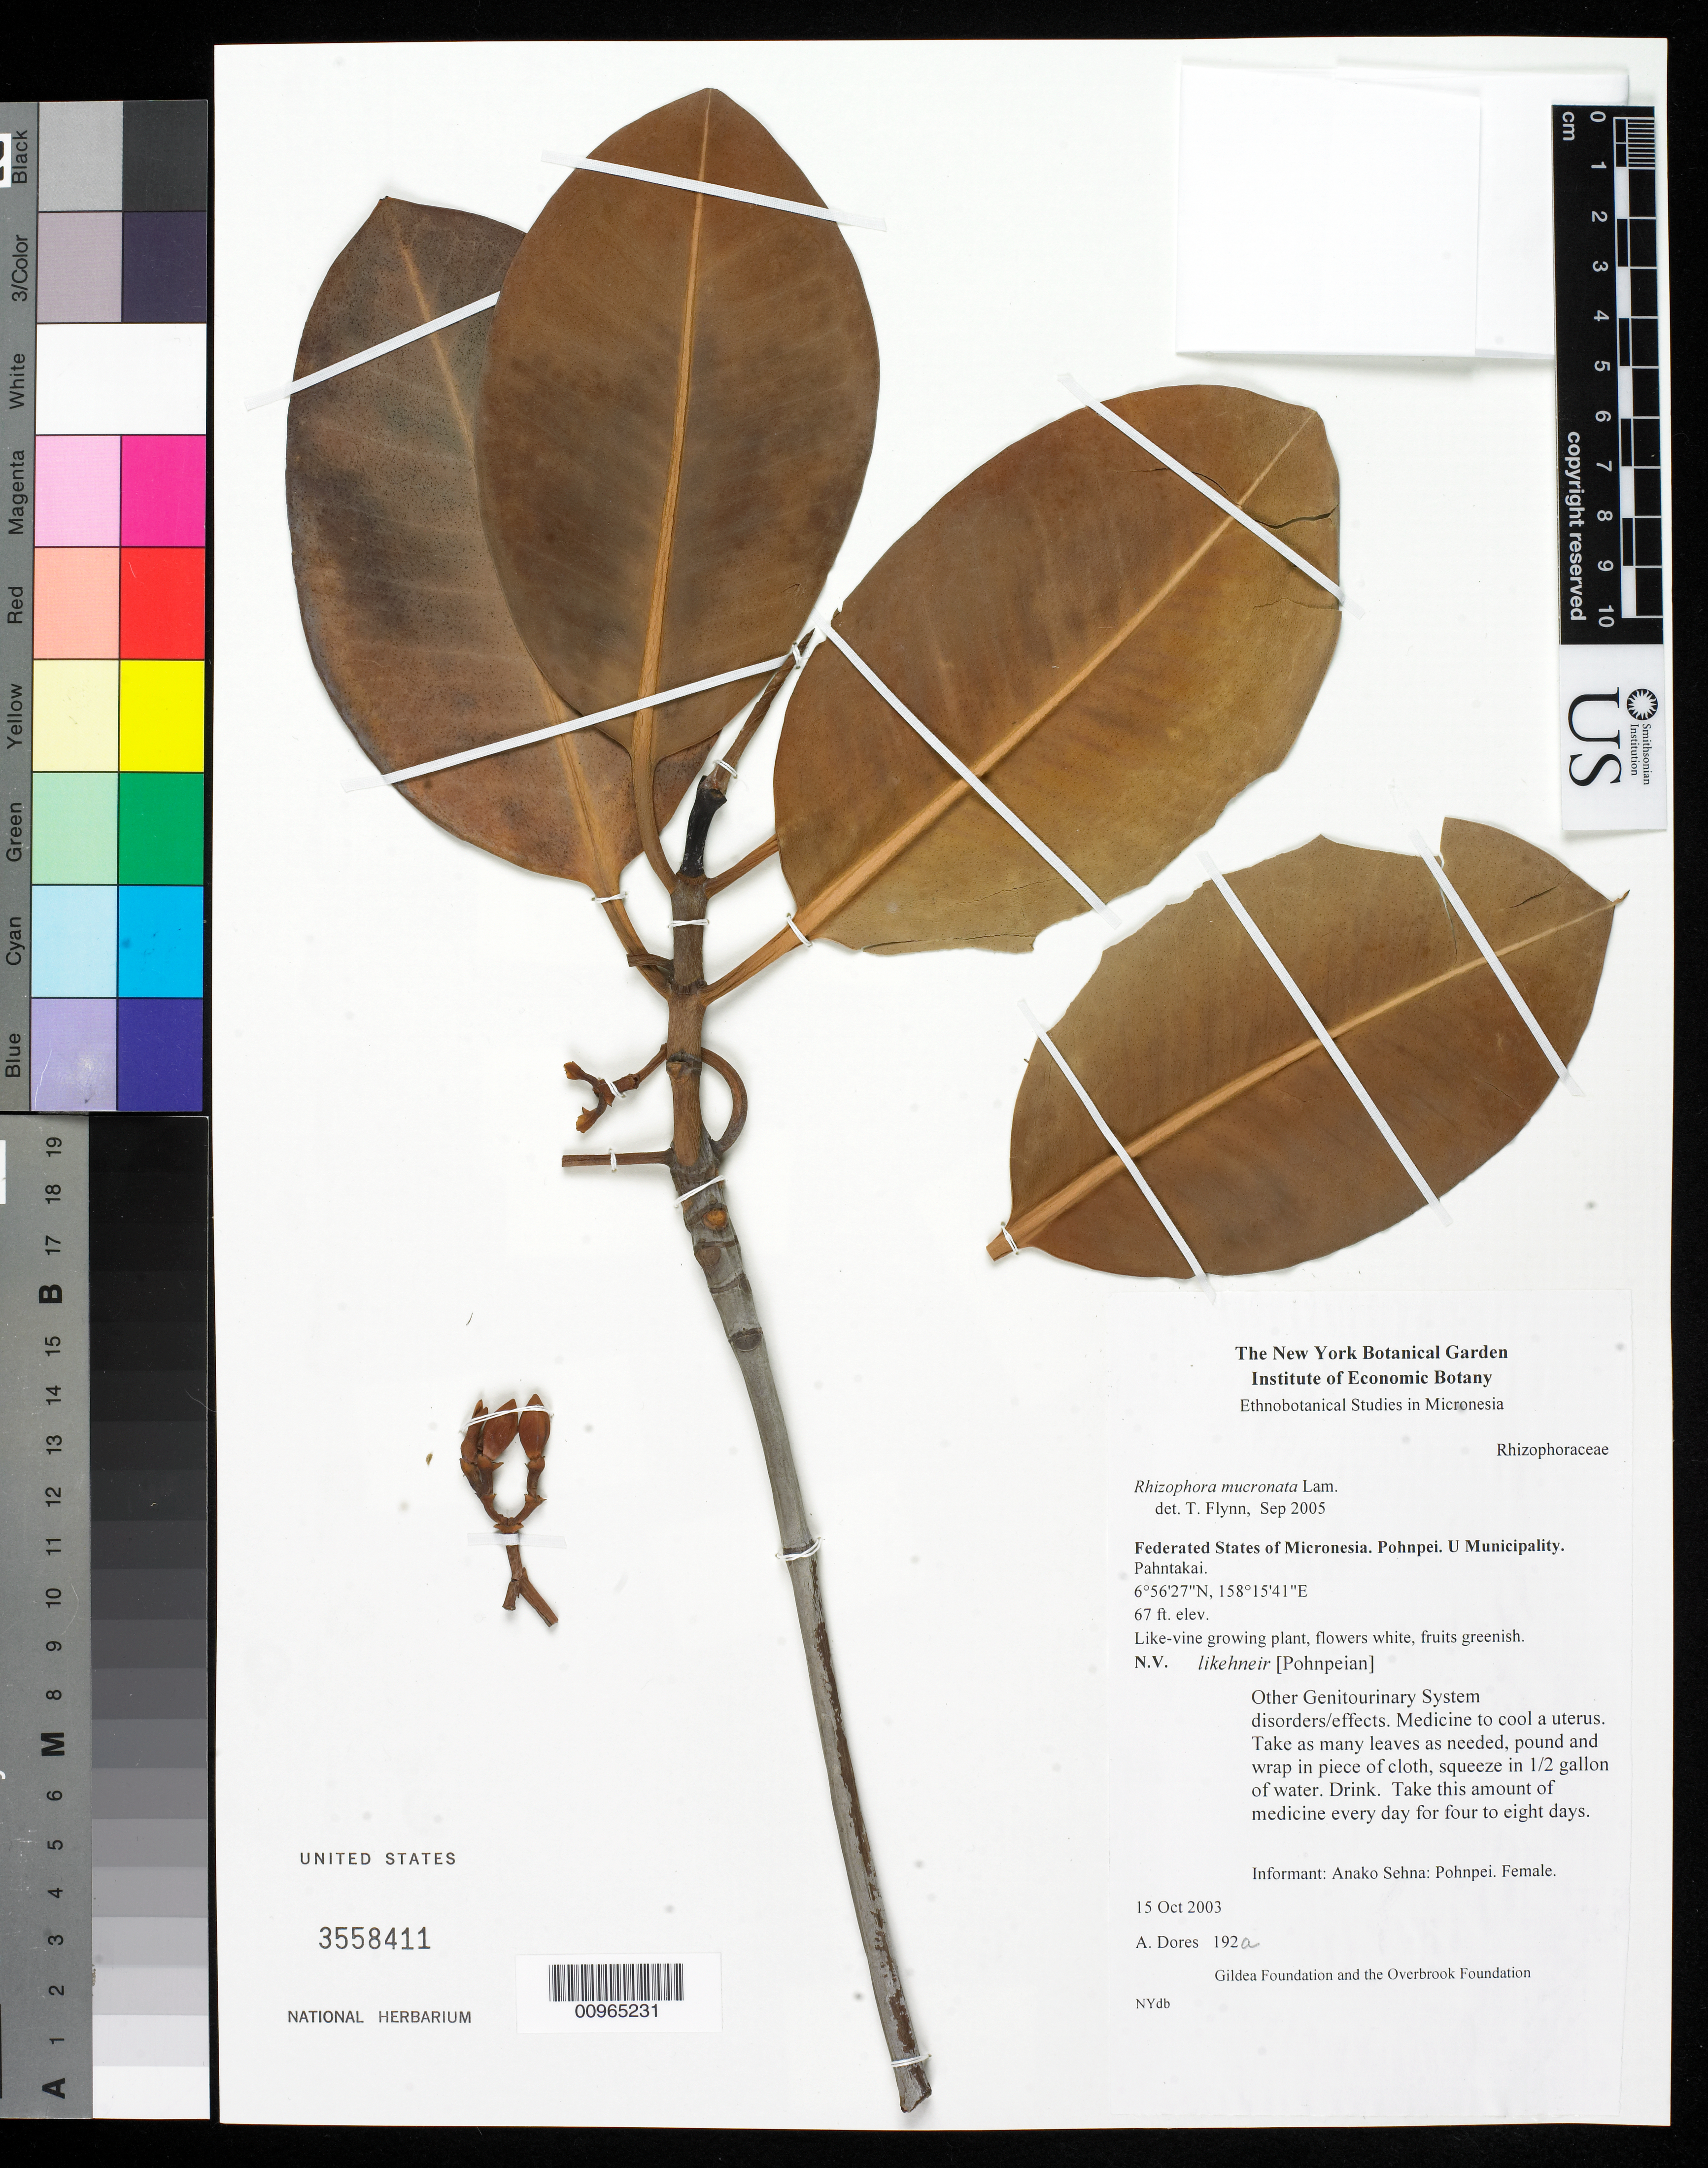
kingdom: Plantae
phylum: Tracheophyta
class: Magnoliopsida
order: Malpighiales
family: Rhizophoraceae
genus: Rhizophora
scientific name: Rhizophora mucronata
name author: Lam.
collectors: A. Dores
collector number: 192A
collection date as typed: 15 Oct 2003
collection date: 2003-10-15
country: Micronesia, Federated States of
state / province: Pohnpei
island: Pohnpei [Ponape]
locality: Pahntakai, U Muncipality, Pohnpei, Micronesia.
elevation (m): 20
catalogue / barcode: US 3558411